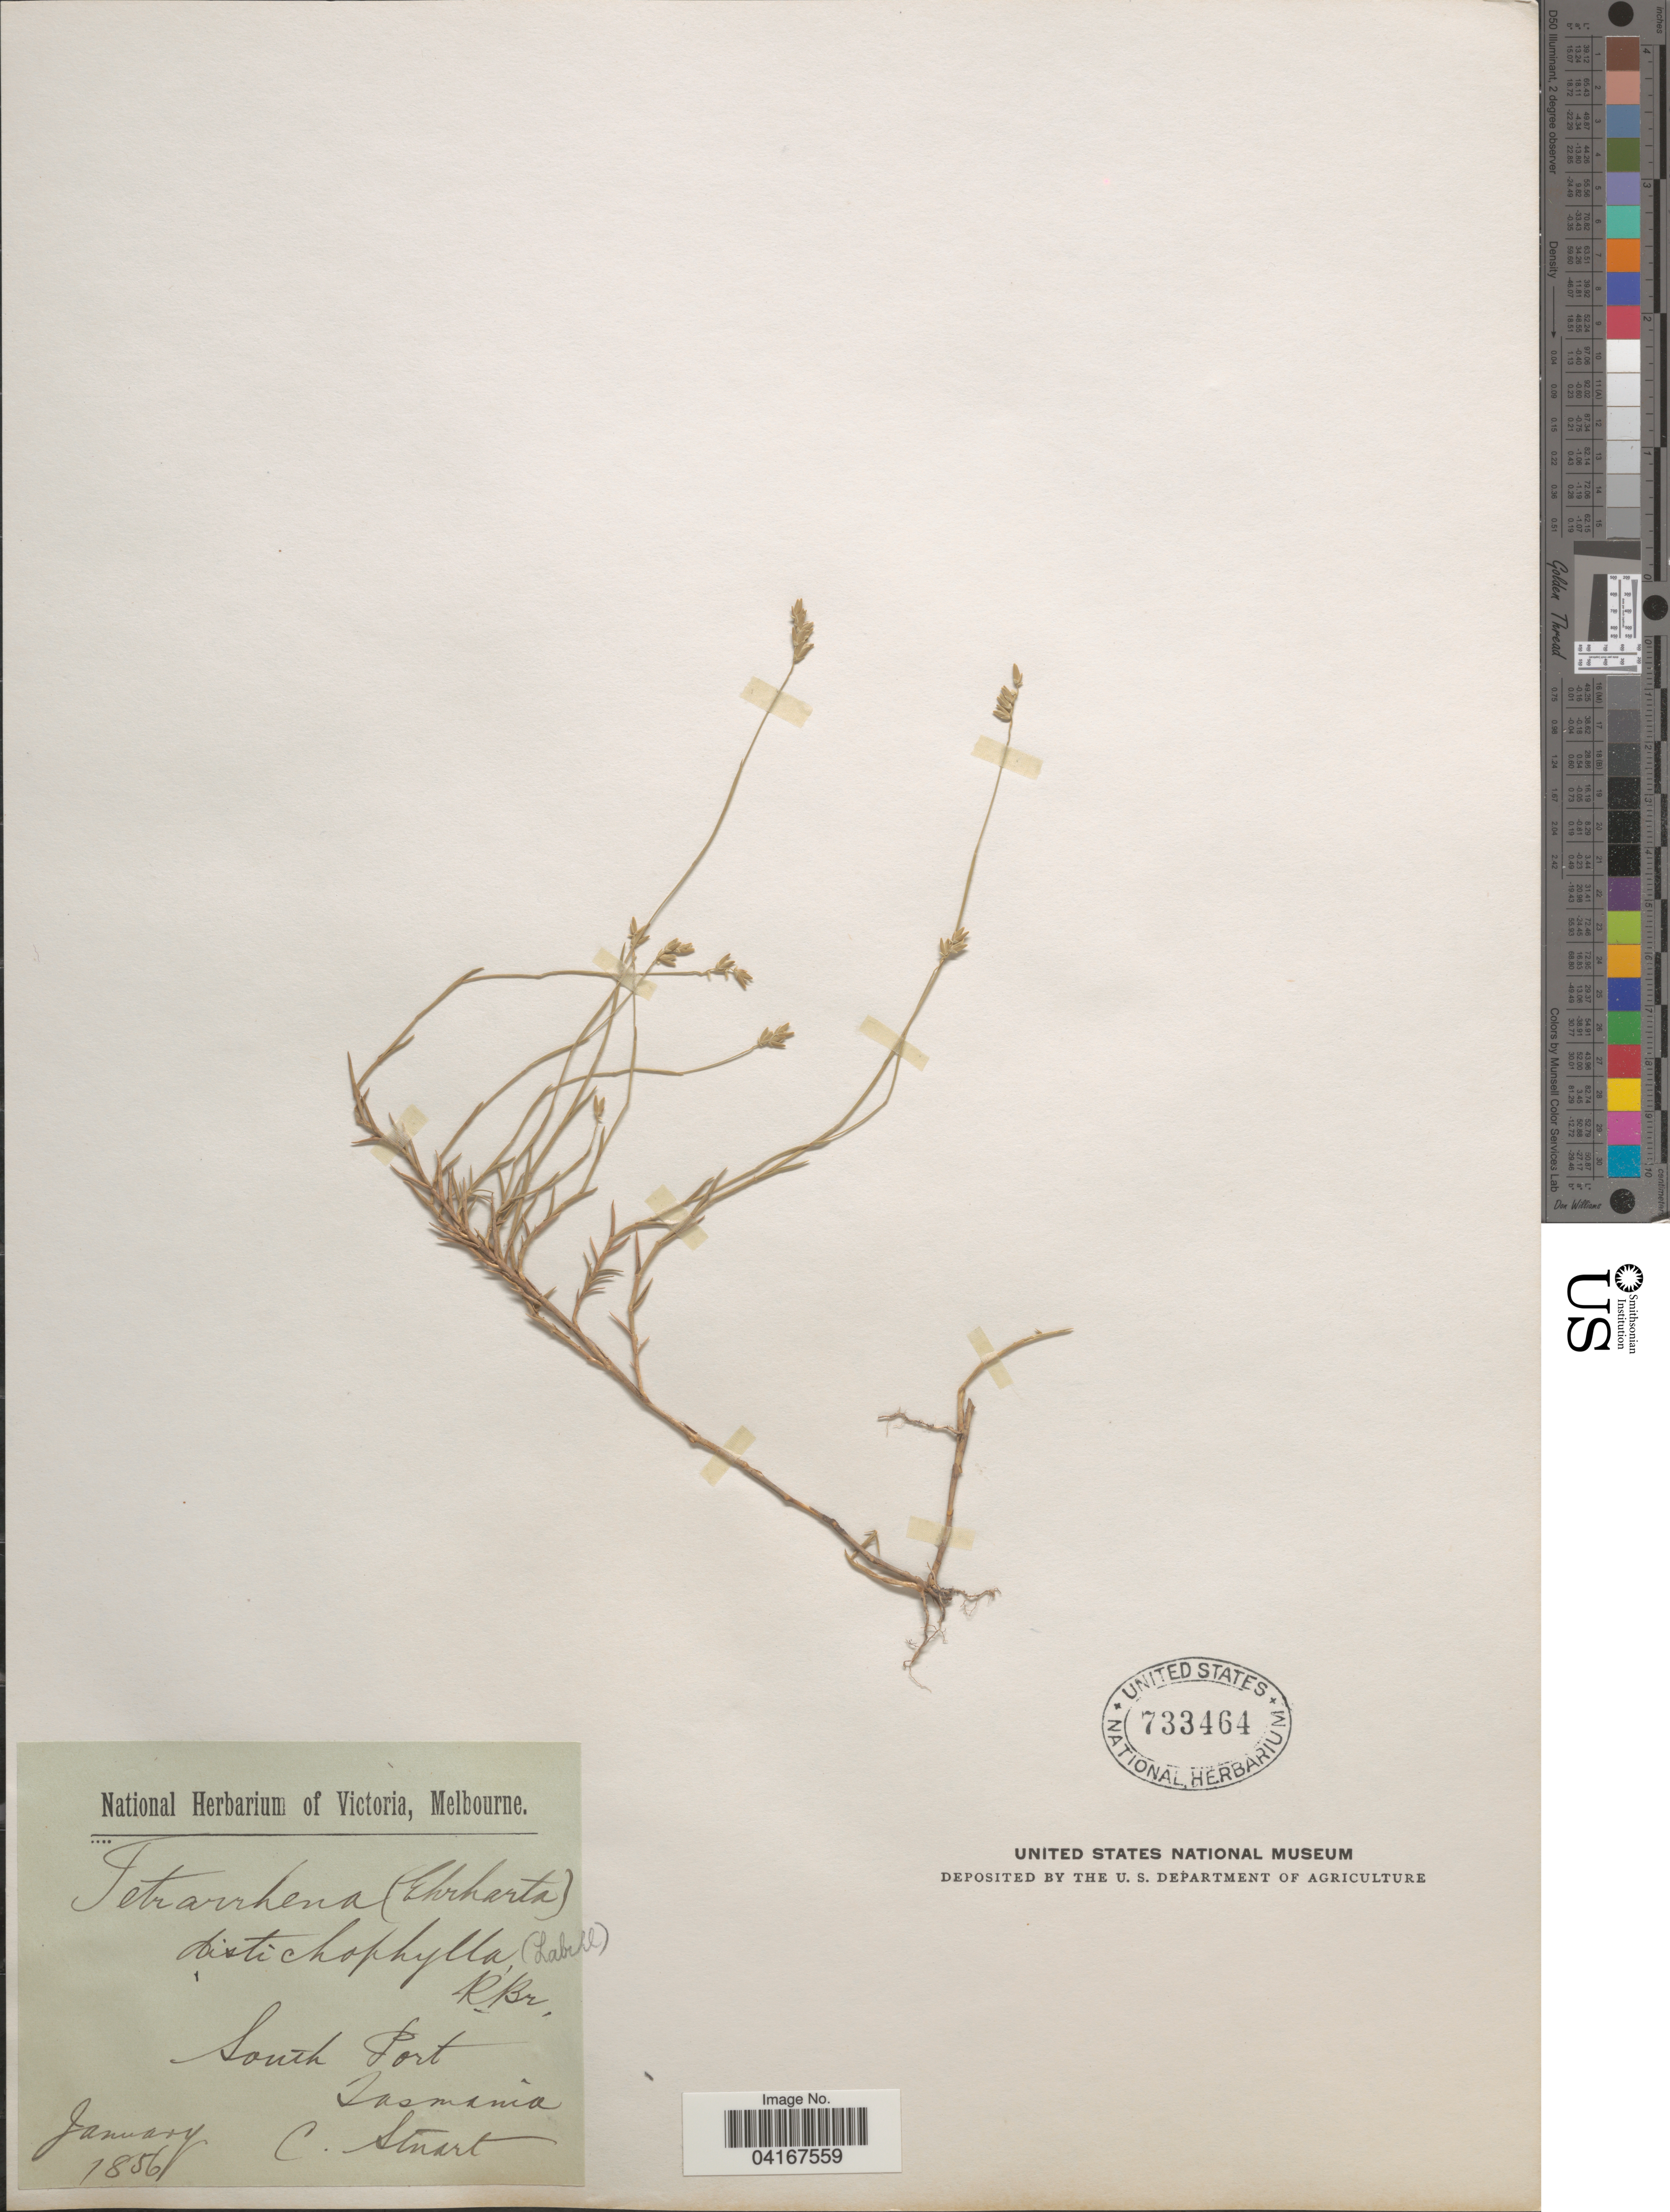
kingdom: Plantae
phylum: Tracheophyta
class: Liliopsida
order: Poales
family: Poaceae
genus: Tetrarrhena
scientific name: Tetrarrhena distichophylla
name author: (Labill.) R. Br.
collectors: C. Stuart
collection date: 1856-01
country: Australia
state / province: Tasmania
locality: South Port.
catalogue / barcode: US 733464